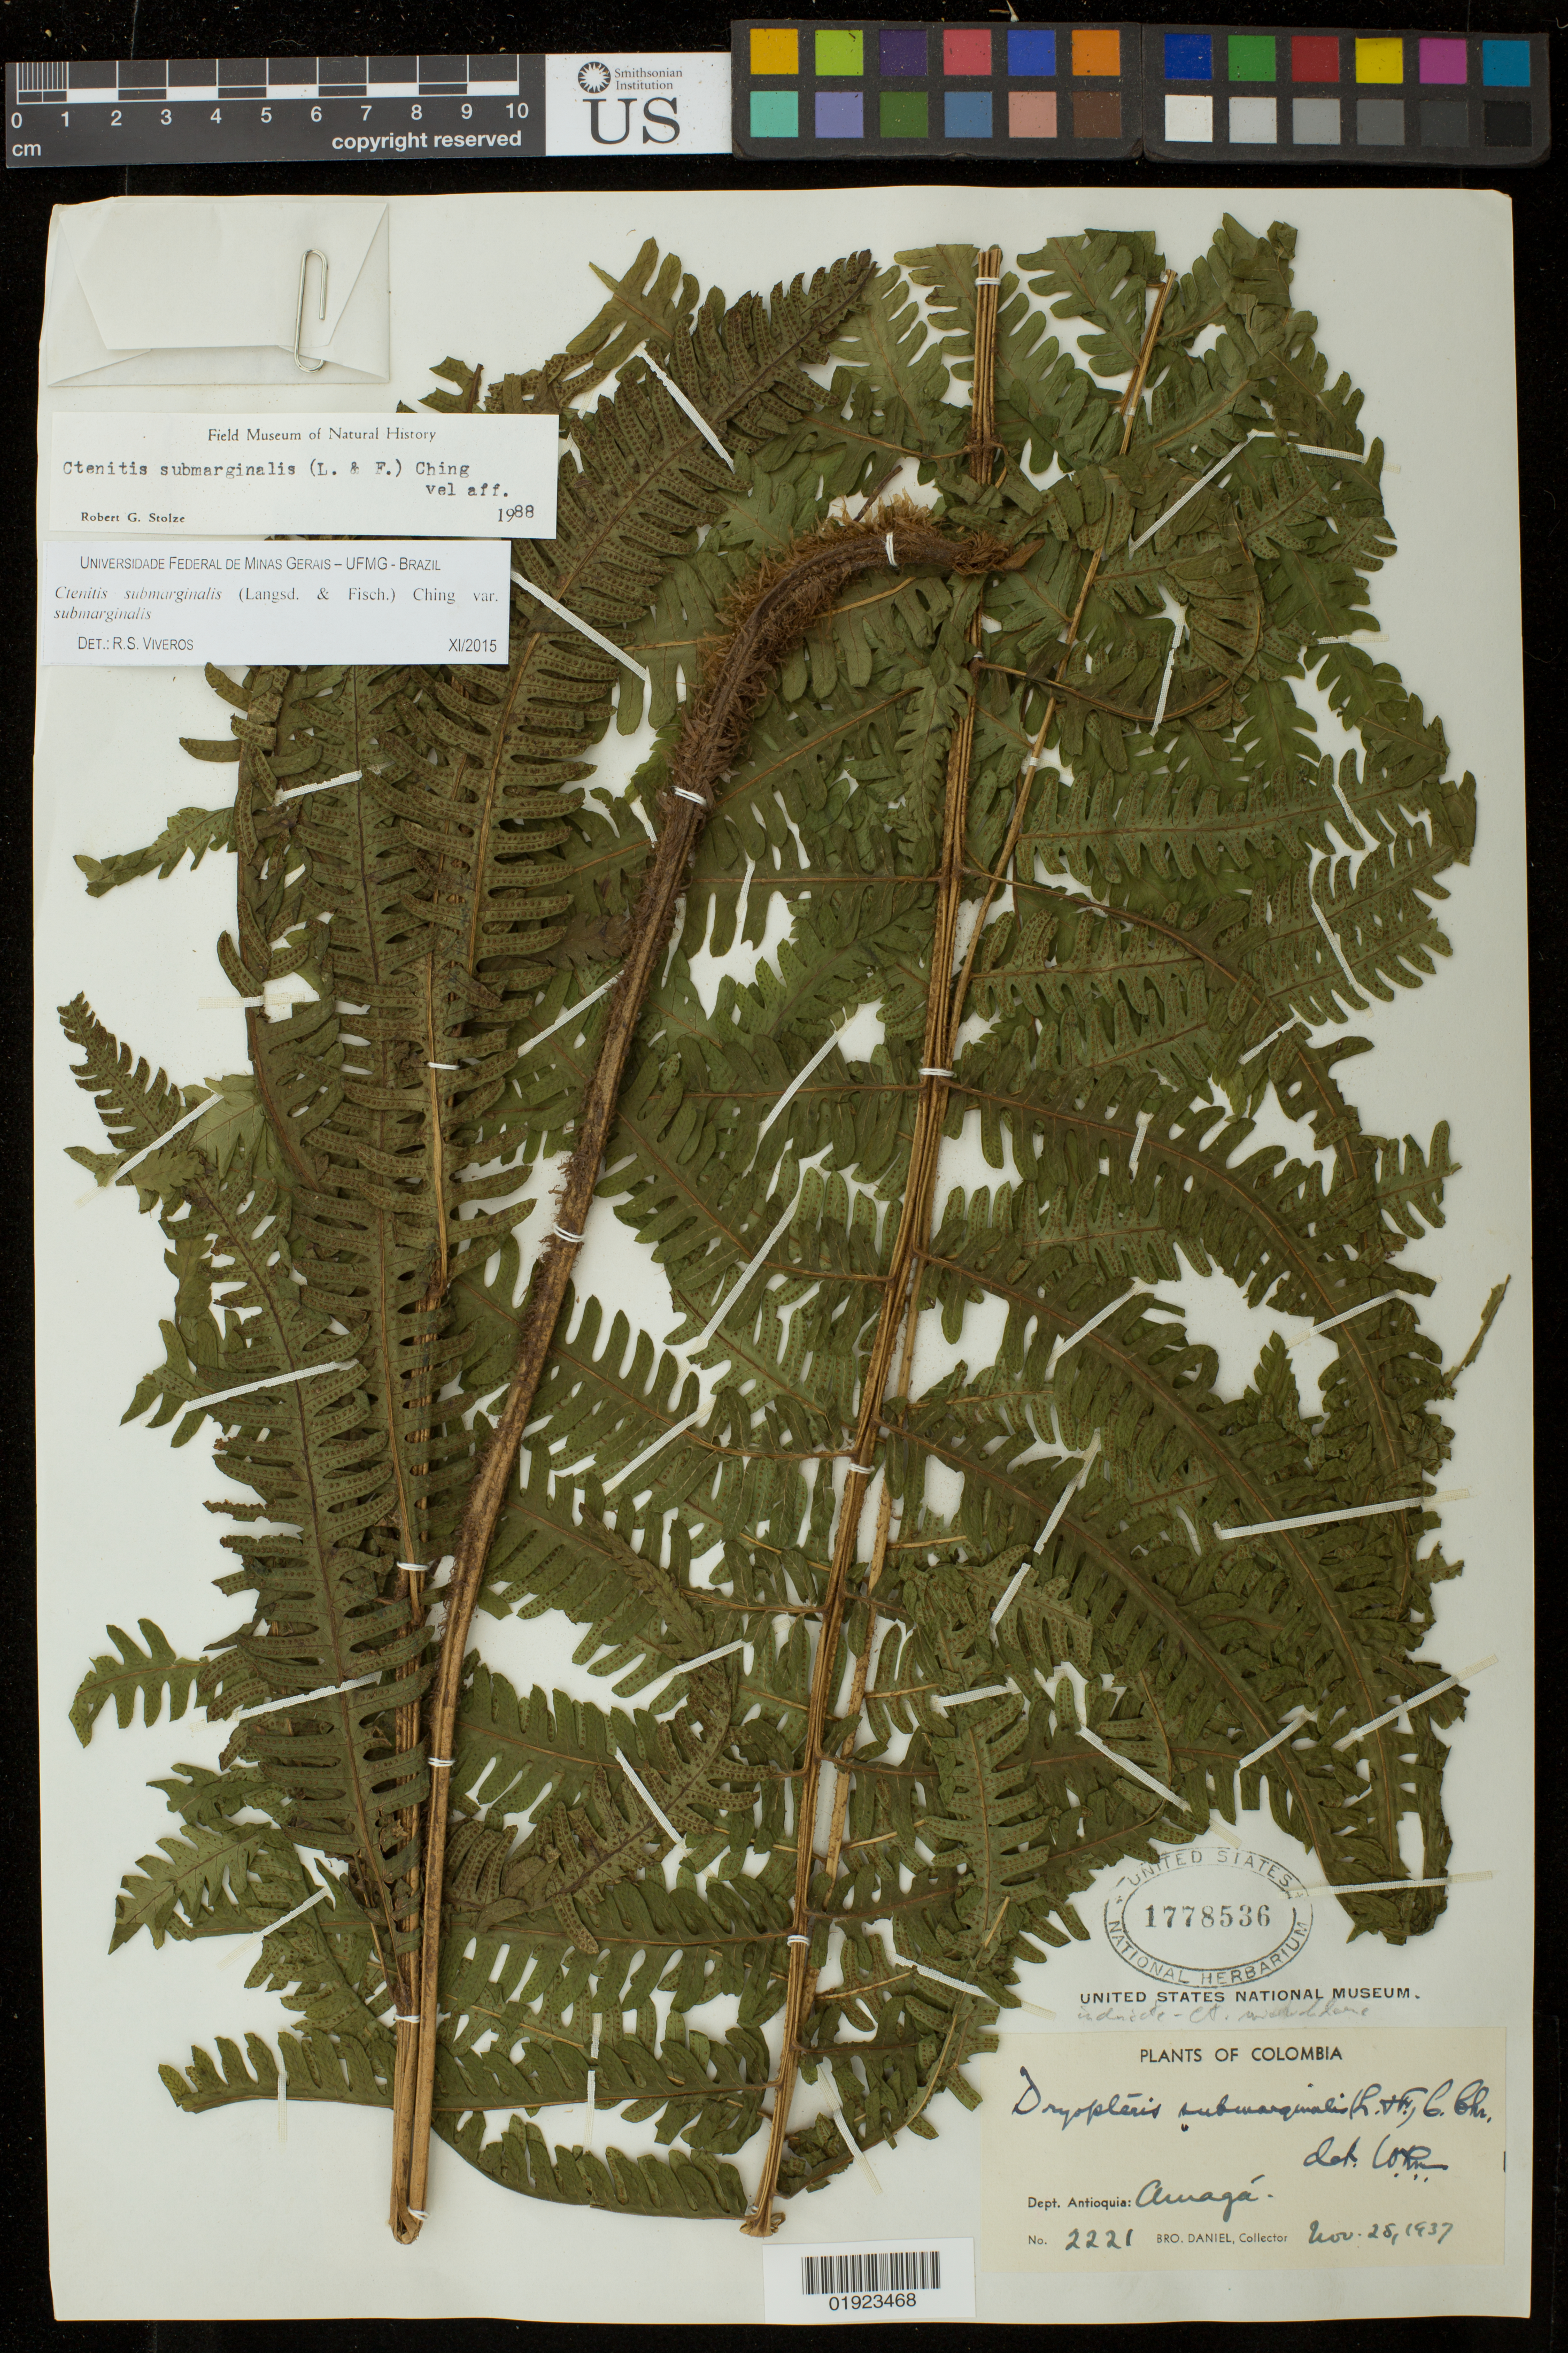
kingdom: Plantae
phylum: Tracheophyta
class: Polypodiopsida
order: Polypodiales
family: Dryopteridaceae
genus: Ctenitis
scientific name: Ctenitis submarginalis var. submarginalis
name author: (Langsd. & Fisch.) Ching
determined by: Viveros, R. S.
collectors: Bro. Daniel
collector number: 2221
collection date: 1937-11-25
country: Colombia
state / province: Antioquia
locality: Amaga.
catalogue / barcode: US 1778536